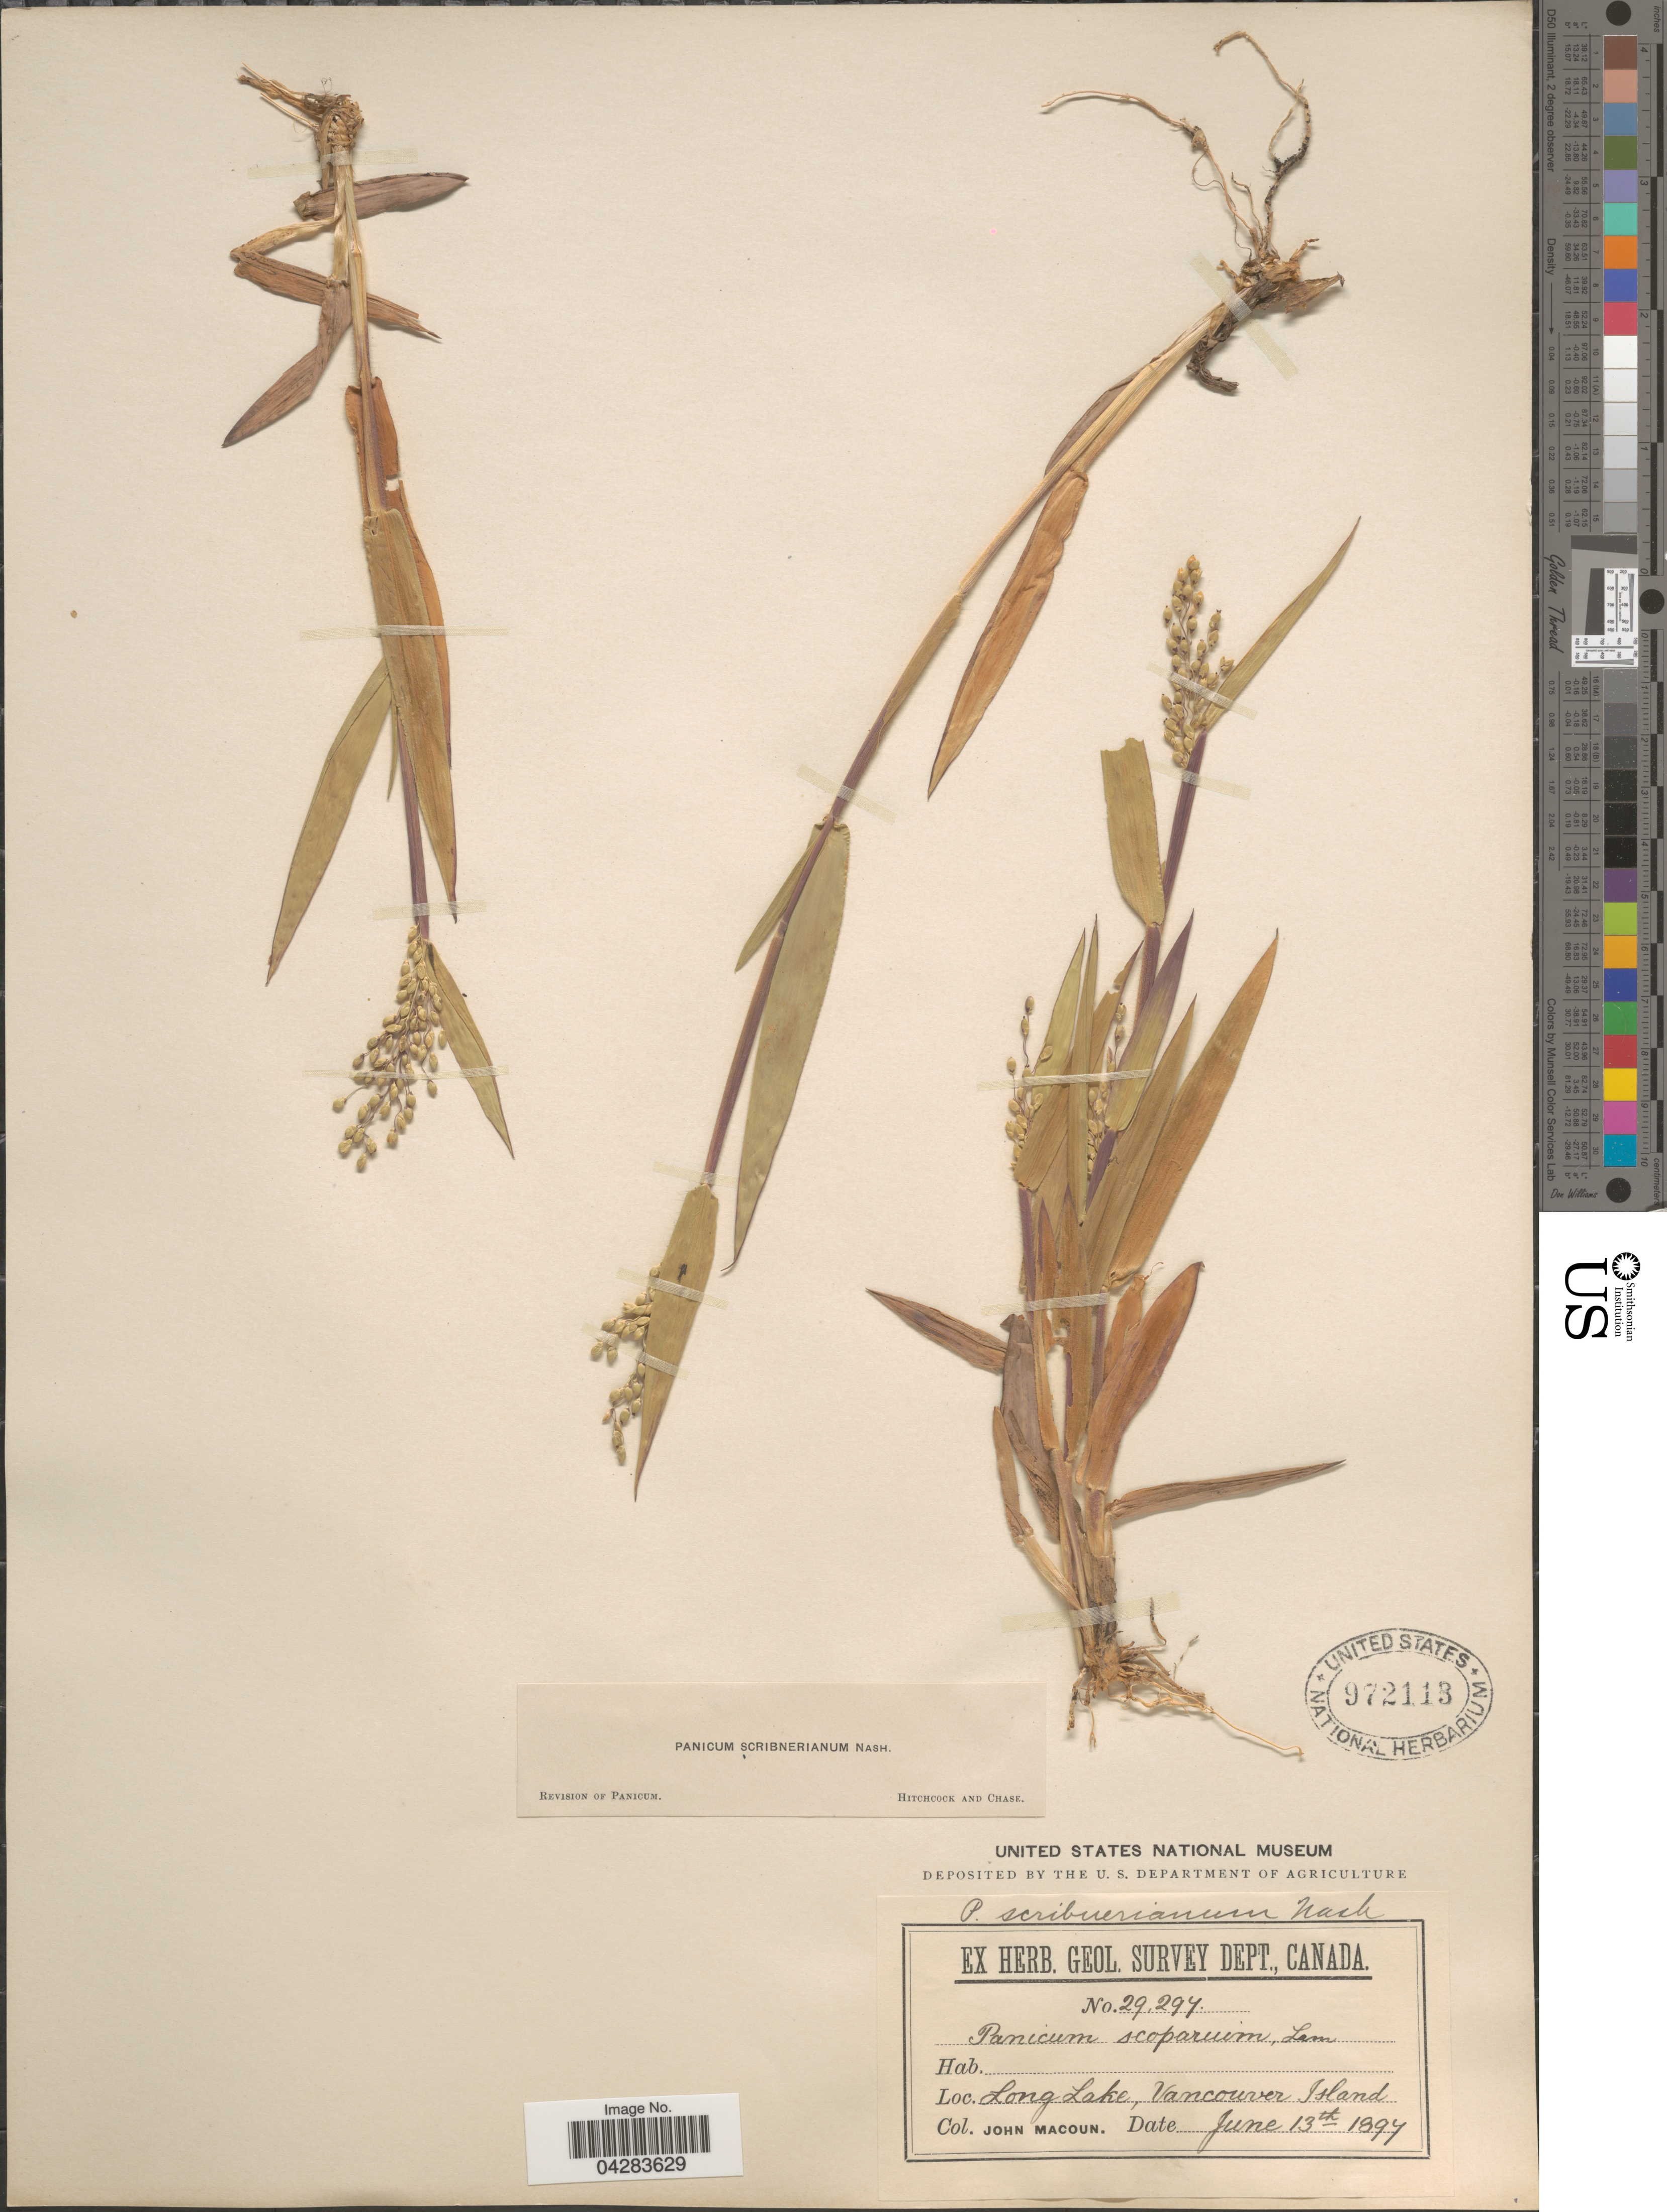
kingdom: Plantae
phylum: Tracheophyta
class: Liliopsida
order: Poales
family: Poaceae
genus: Dichanthelium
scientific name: Dichanthelium oligosanthes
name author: (Schult.) Gould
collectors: J. Macoun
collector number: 29297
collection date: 1897-06-13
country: Canada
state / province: British Columbia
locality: Geol. Survey Dept. Long Lake, Vancouver Island.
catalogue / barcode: US 972113